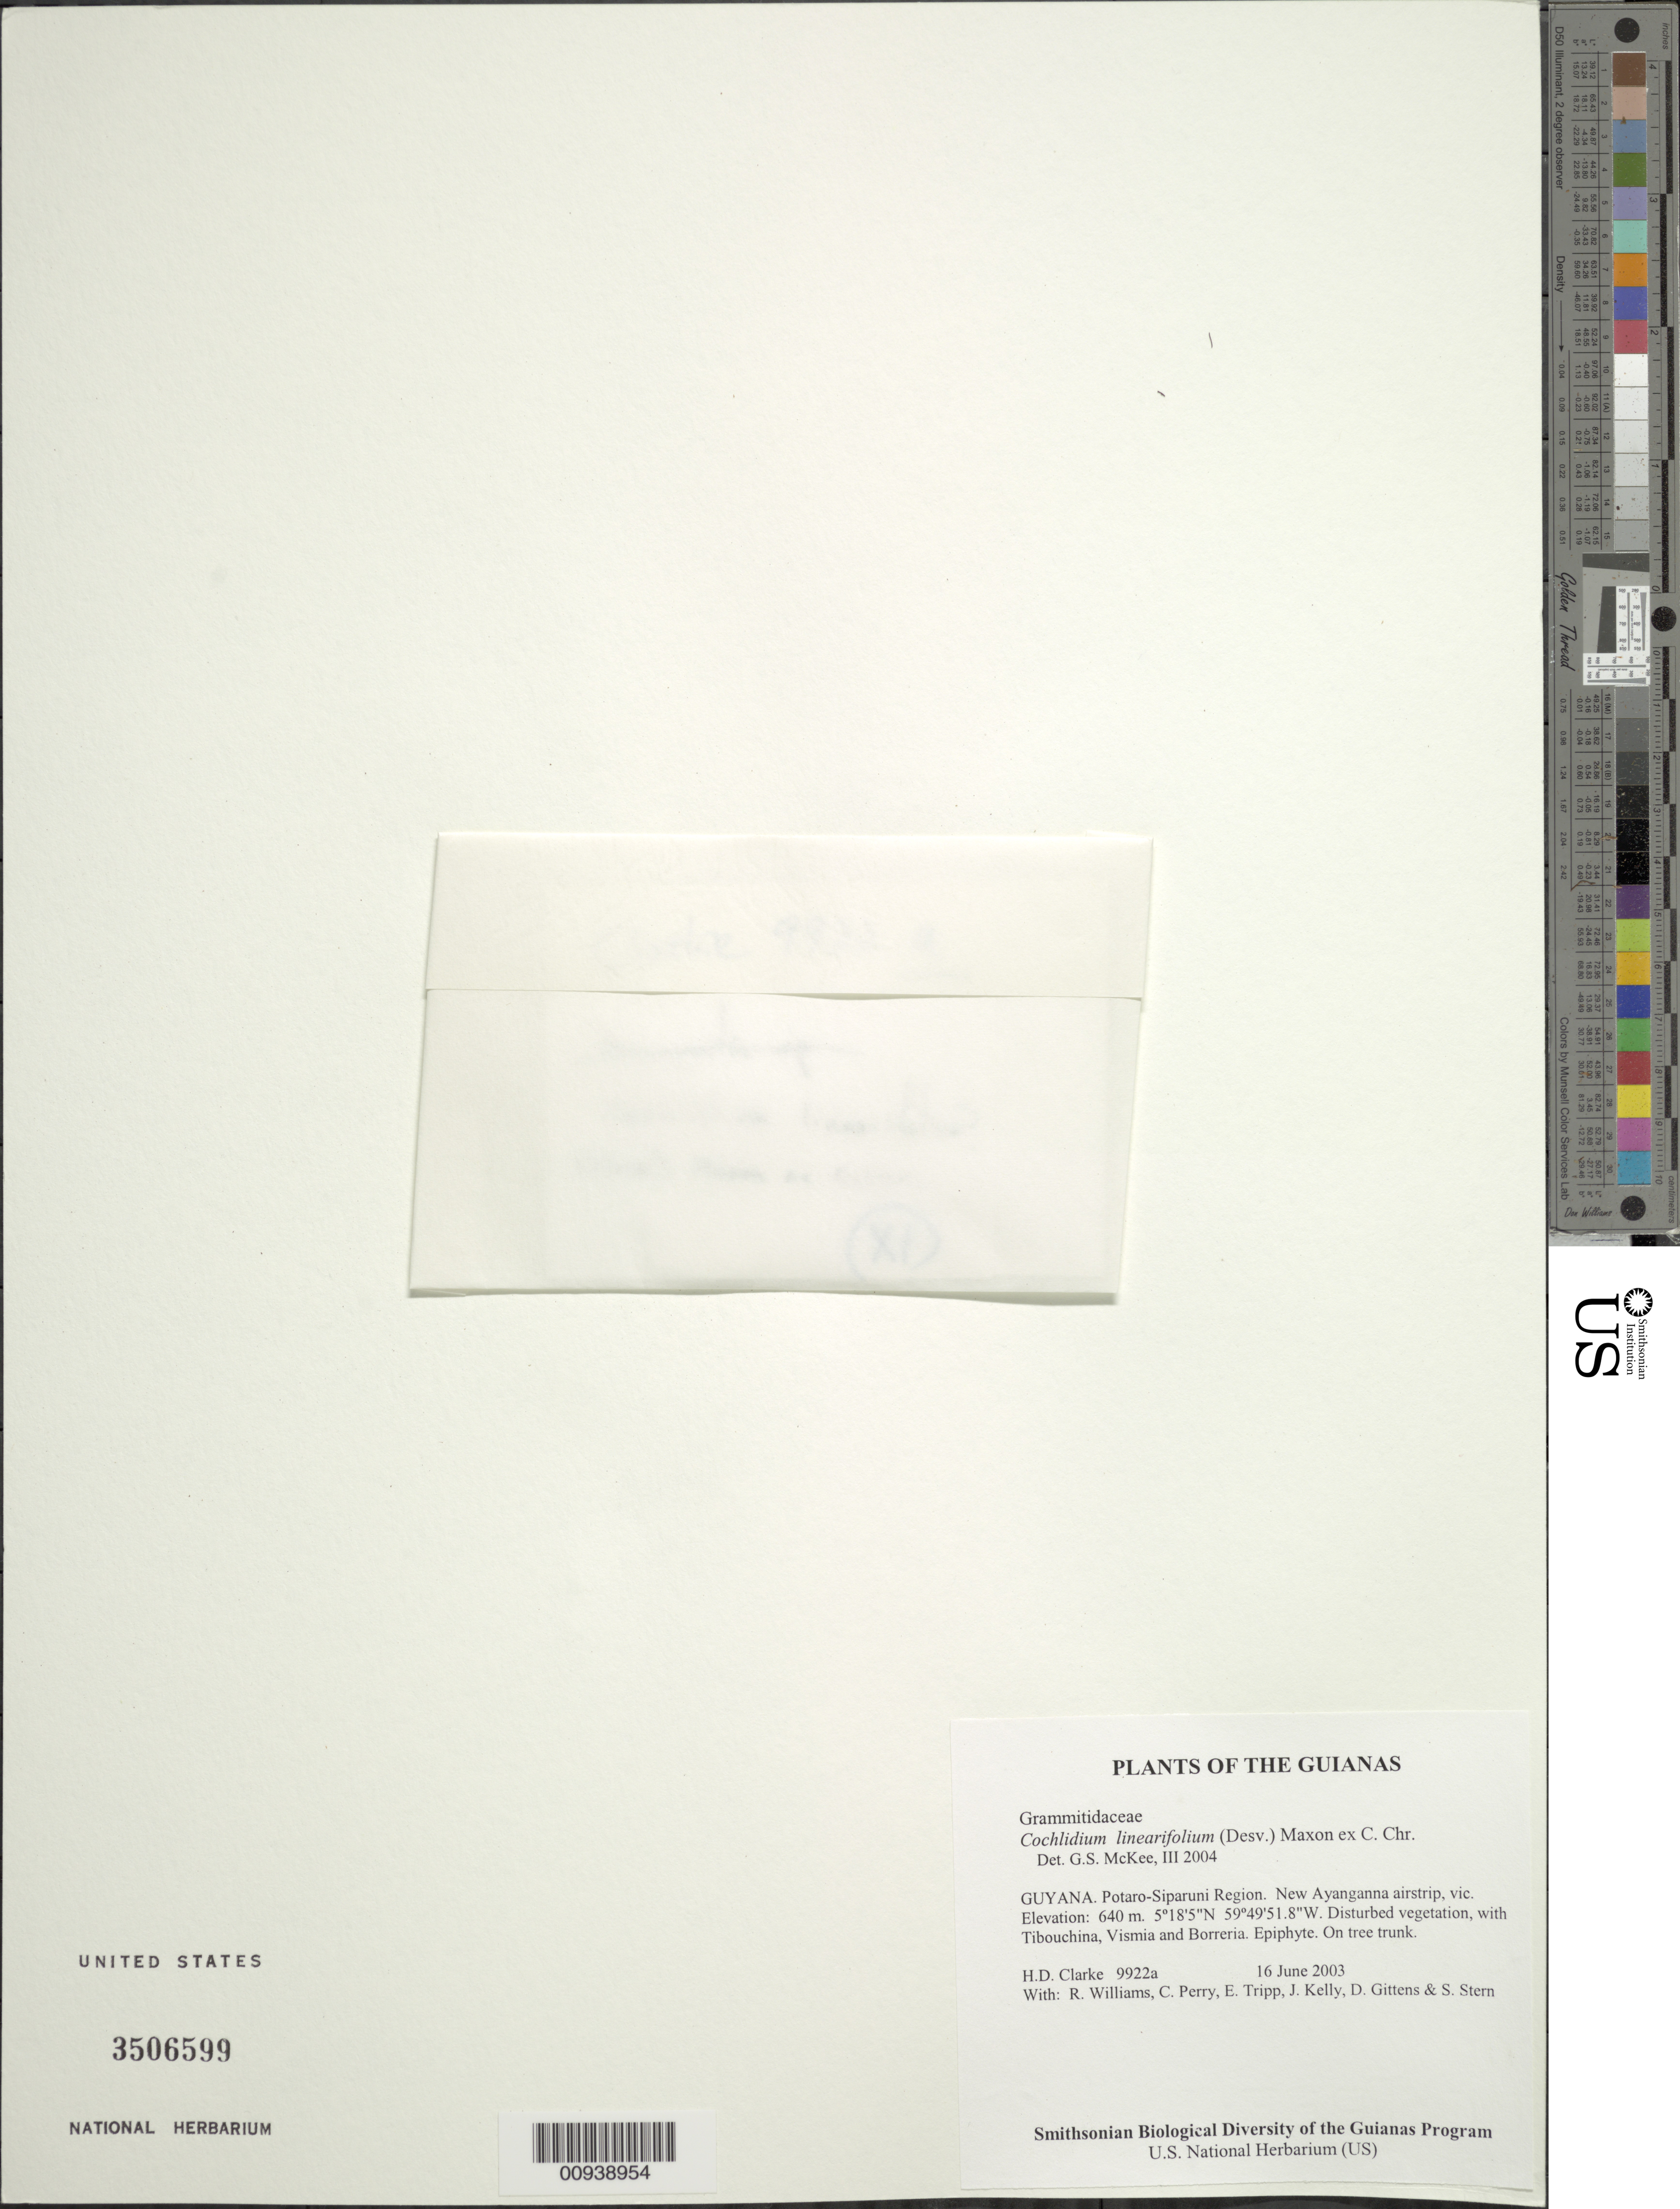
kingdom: Plantae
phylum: Tracheophyta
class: Polypodiopsida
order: Polypodiales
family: Polypodiaceae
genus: Cochlidium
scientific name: Cochlidium linearifolium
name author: (Desv.) Maxon ex C. Chr.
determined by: McKee, G. S., (US), NMNH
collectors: H. D. Clarke, R. Williams, C. Perry, E. Tripp, J. Kelly, D. Gittens & S. R. Stern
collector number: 9922 a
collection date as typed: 16 June 2003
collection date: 2003-06-16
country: Guyana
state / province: Potaro-Siparuni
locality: New Ayanganna airstrip, vic.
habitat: Disturbed vegetation, with Tibouchina, Vismia and Borreria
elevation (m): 640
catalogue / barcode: US 3506599